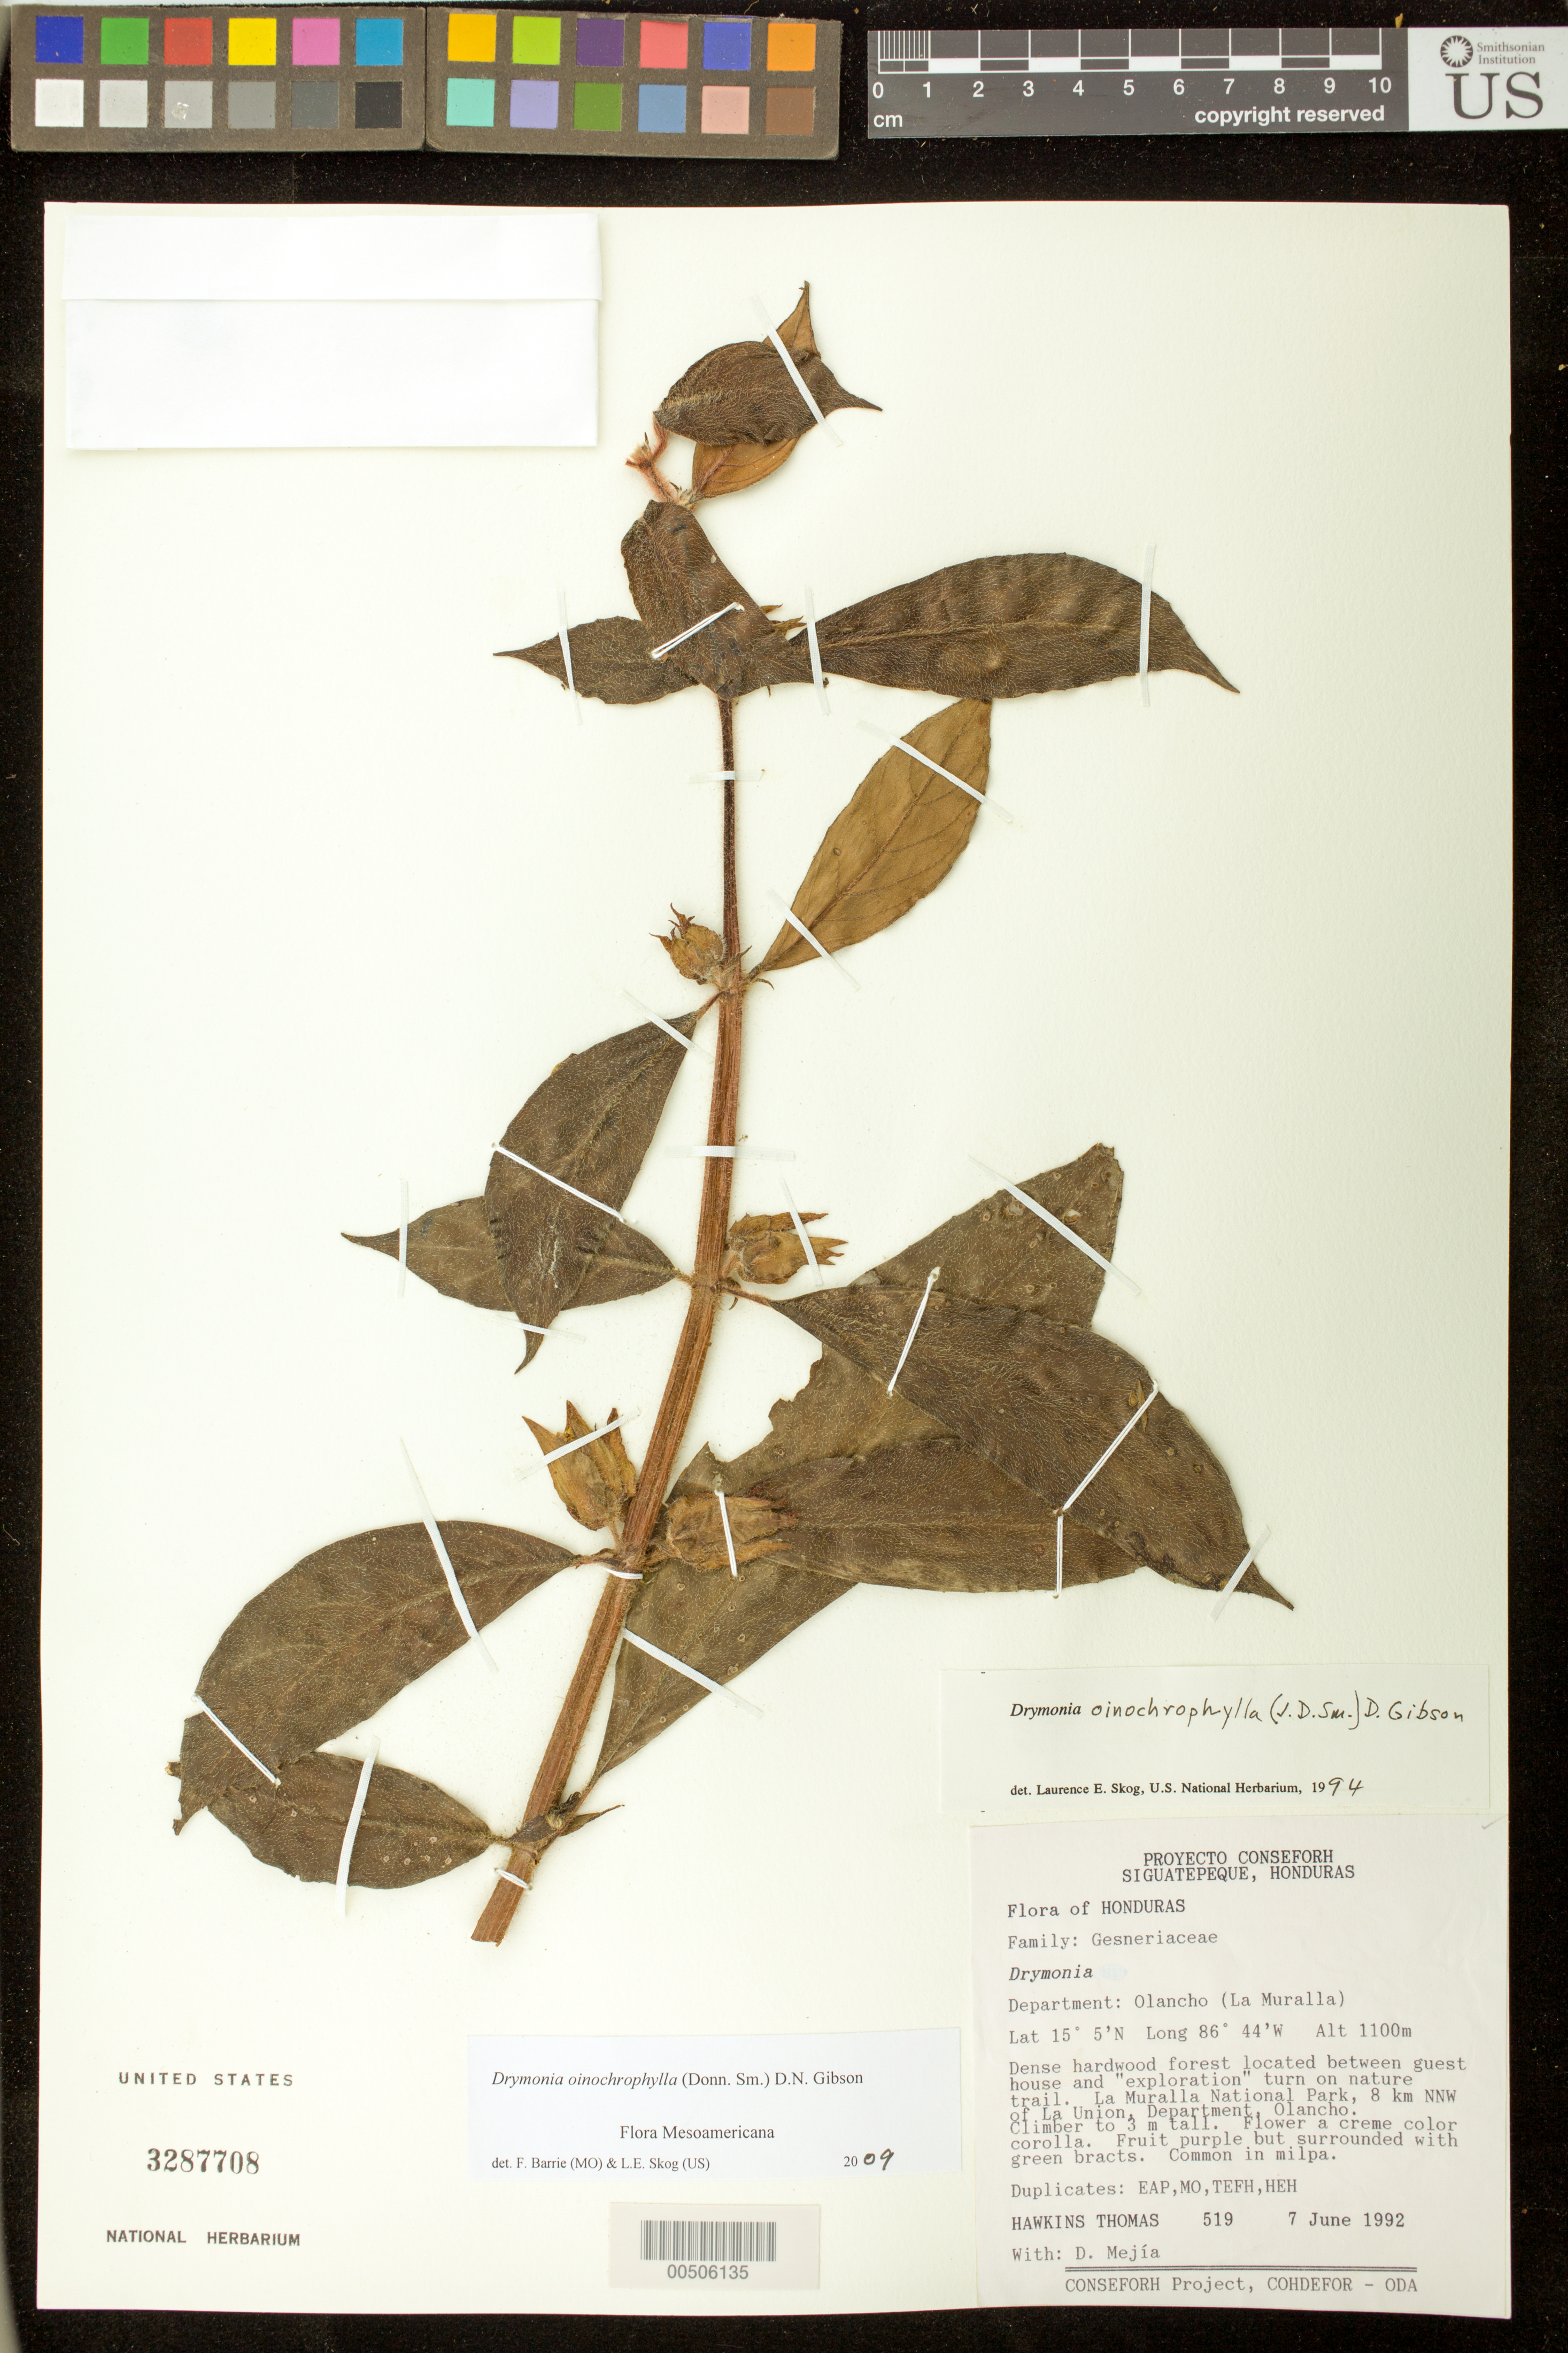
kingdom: Plantae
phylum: Tracheophyta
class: Magnoliopsida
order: Lamiales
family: Gesneriaceae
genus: Drymonia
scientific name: Drymonia oinochrophylla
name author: (Donn. Sm.) D.N. Gibson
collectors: T. Hawkins & D. Mejia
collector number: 519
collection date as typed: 07 Jun 1992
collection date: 1992-06-07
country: Honduras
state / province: Olancho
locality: Siguatepeque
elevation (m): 1100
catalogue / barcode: US 3287708